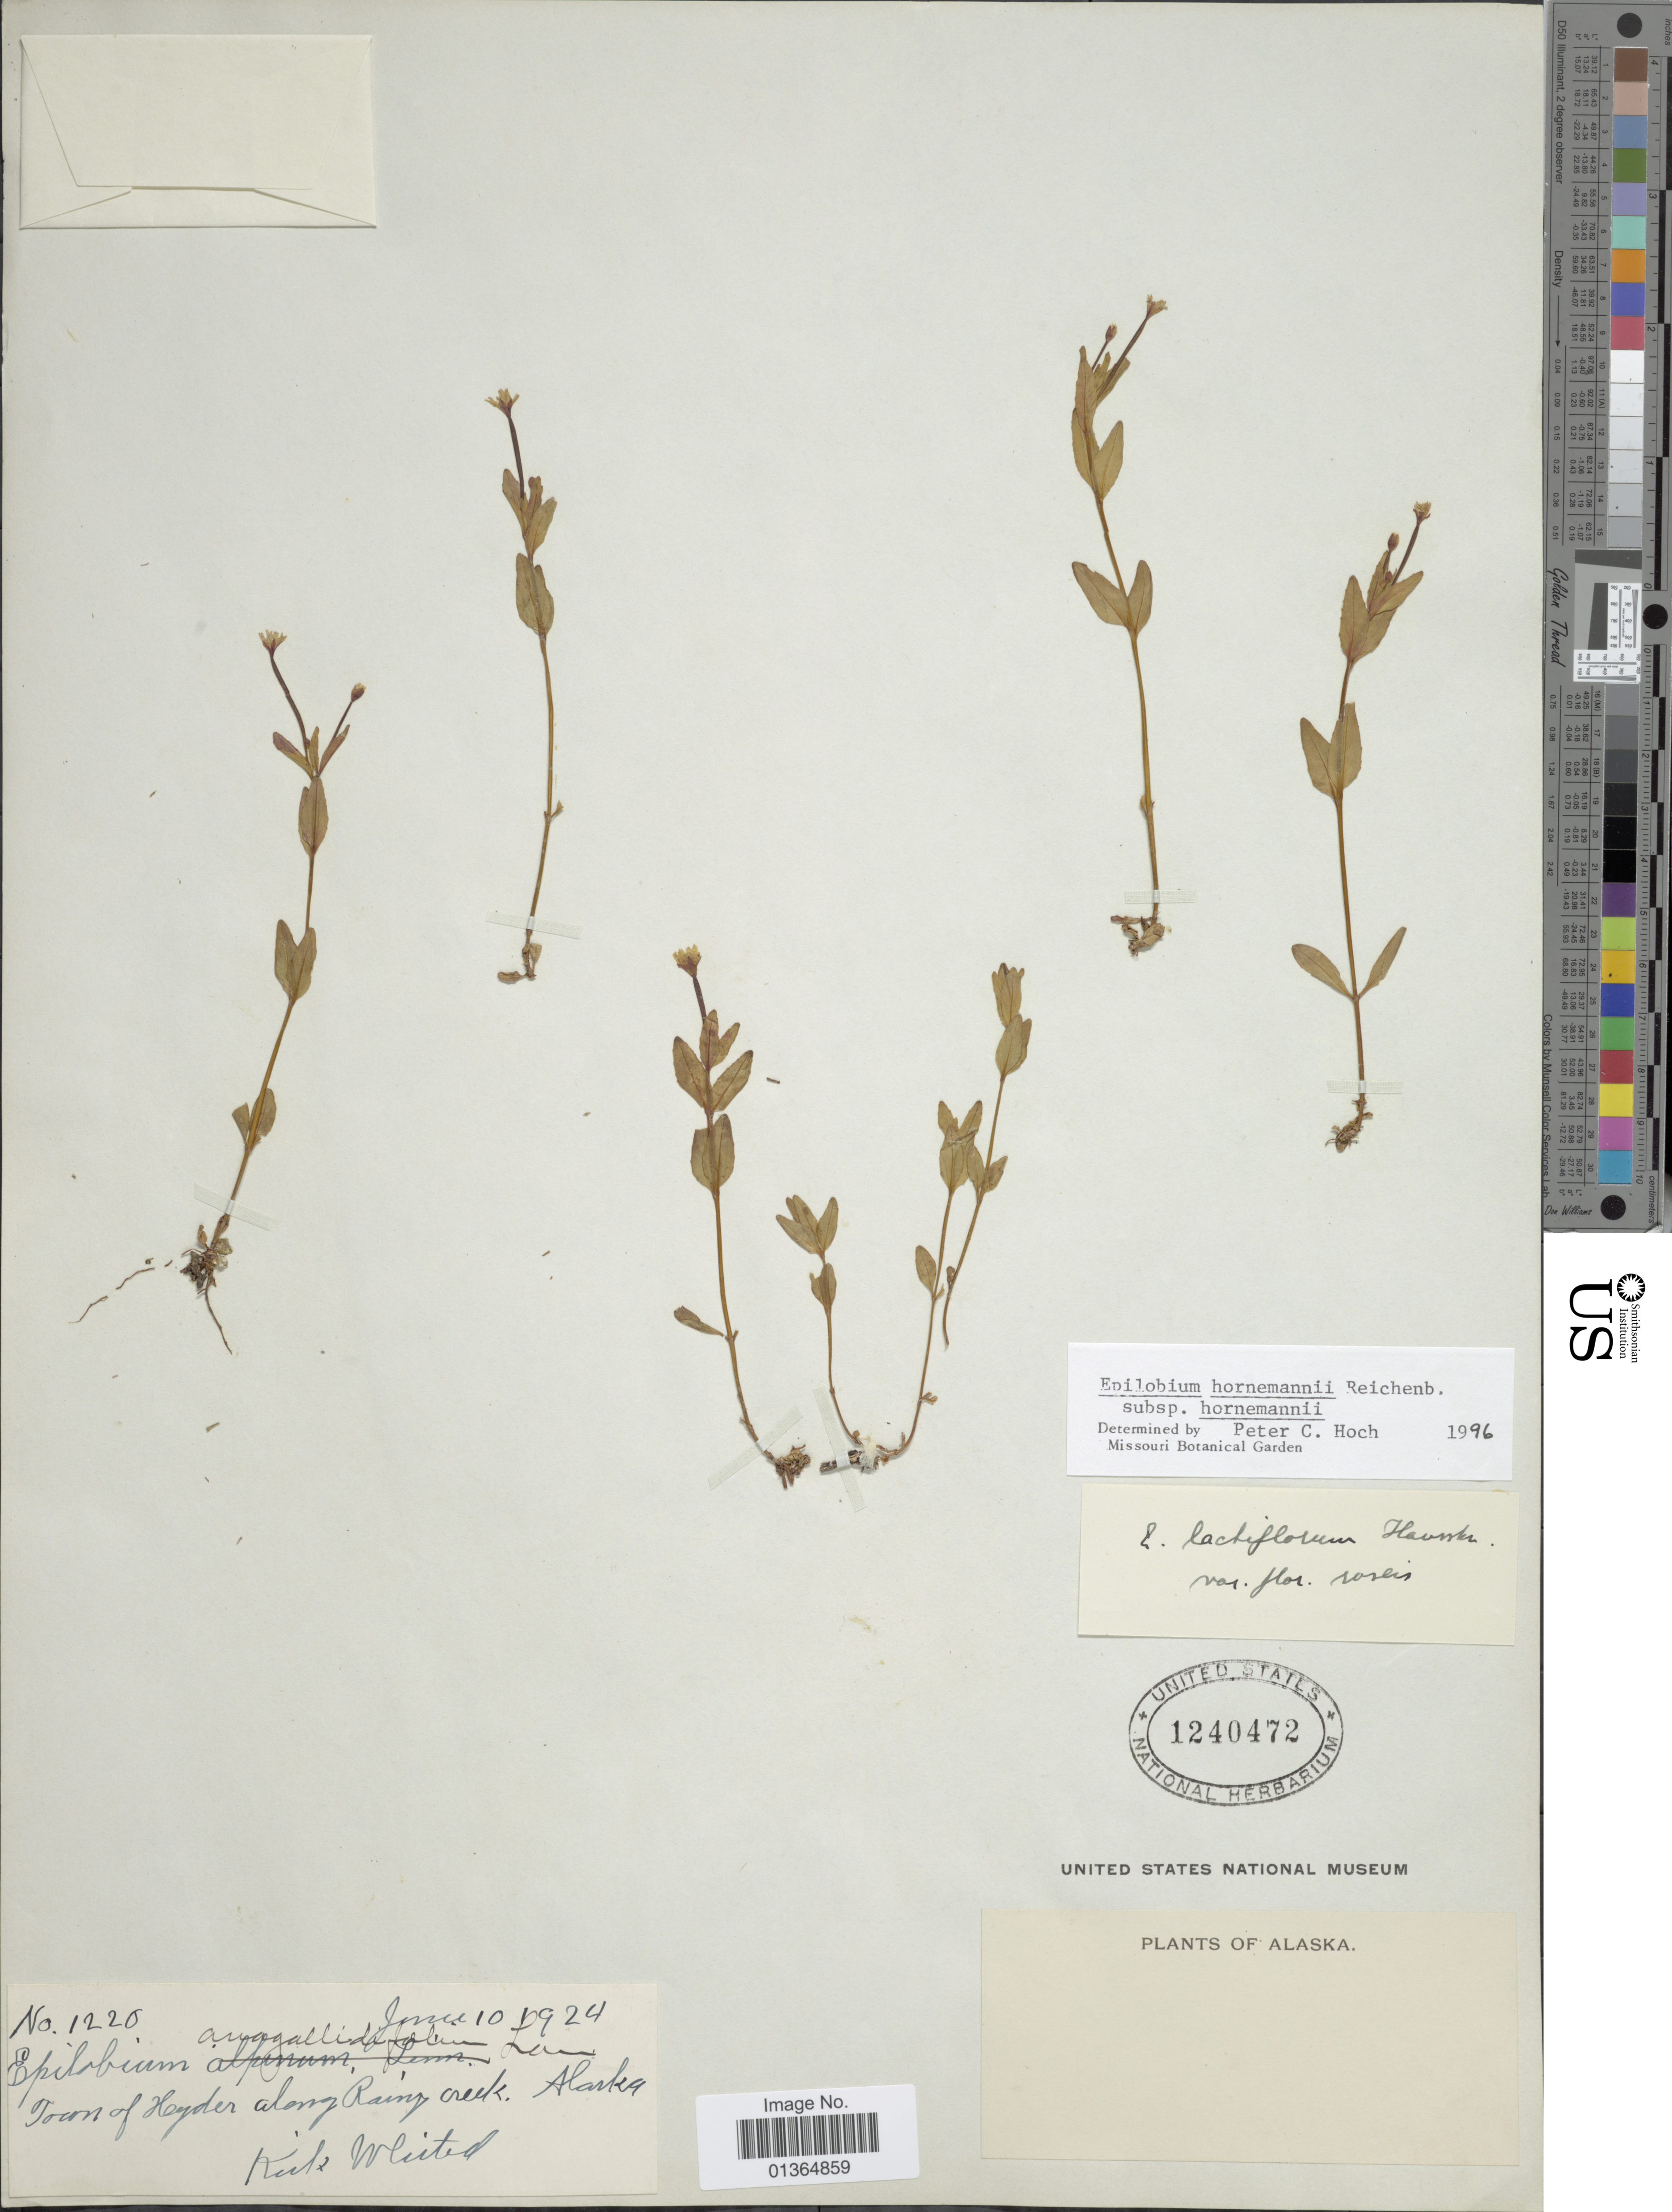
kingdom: Plantae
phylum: Tracheophyta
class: Magnoliopsida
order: Myrtales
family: Onagraceae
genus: Epilobium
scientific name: Epilobium hornemannii subsp. hornemannii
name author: Rchb.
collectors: K. Whited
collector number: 1220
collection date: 1924-06-10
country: United States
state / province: Alaska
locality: Town of Heyder along Rainy creek.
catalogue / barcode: US 1240472